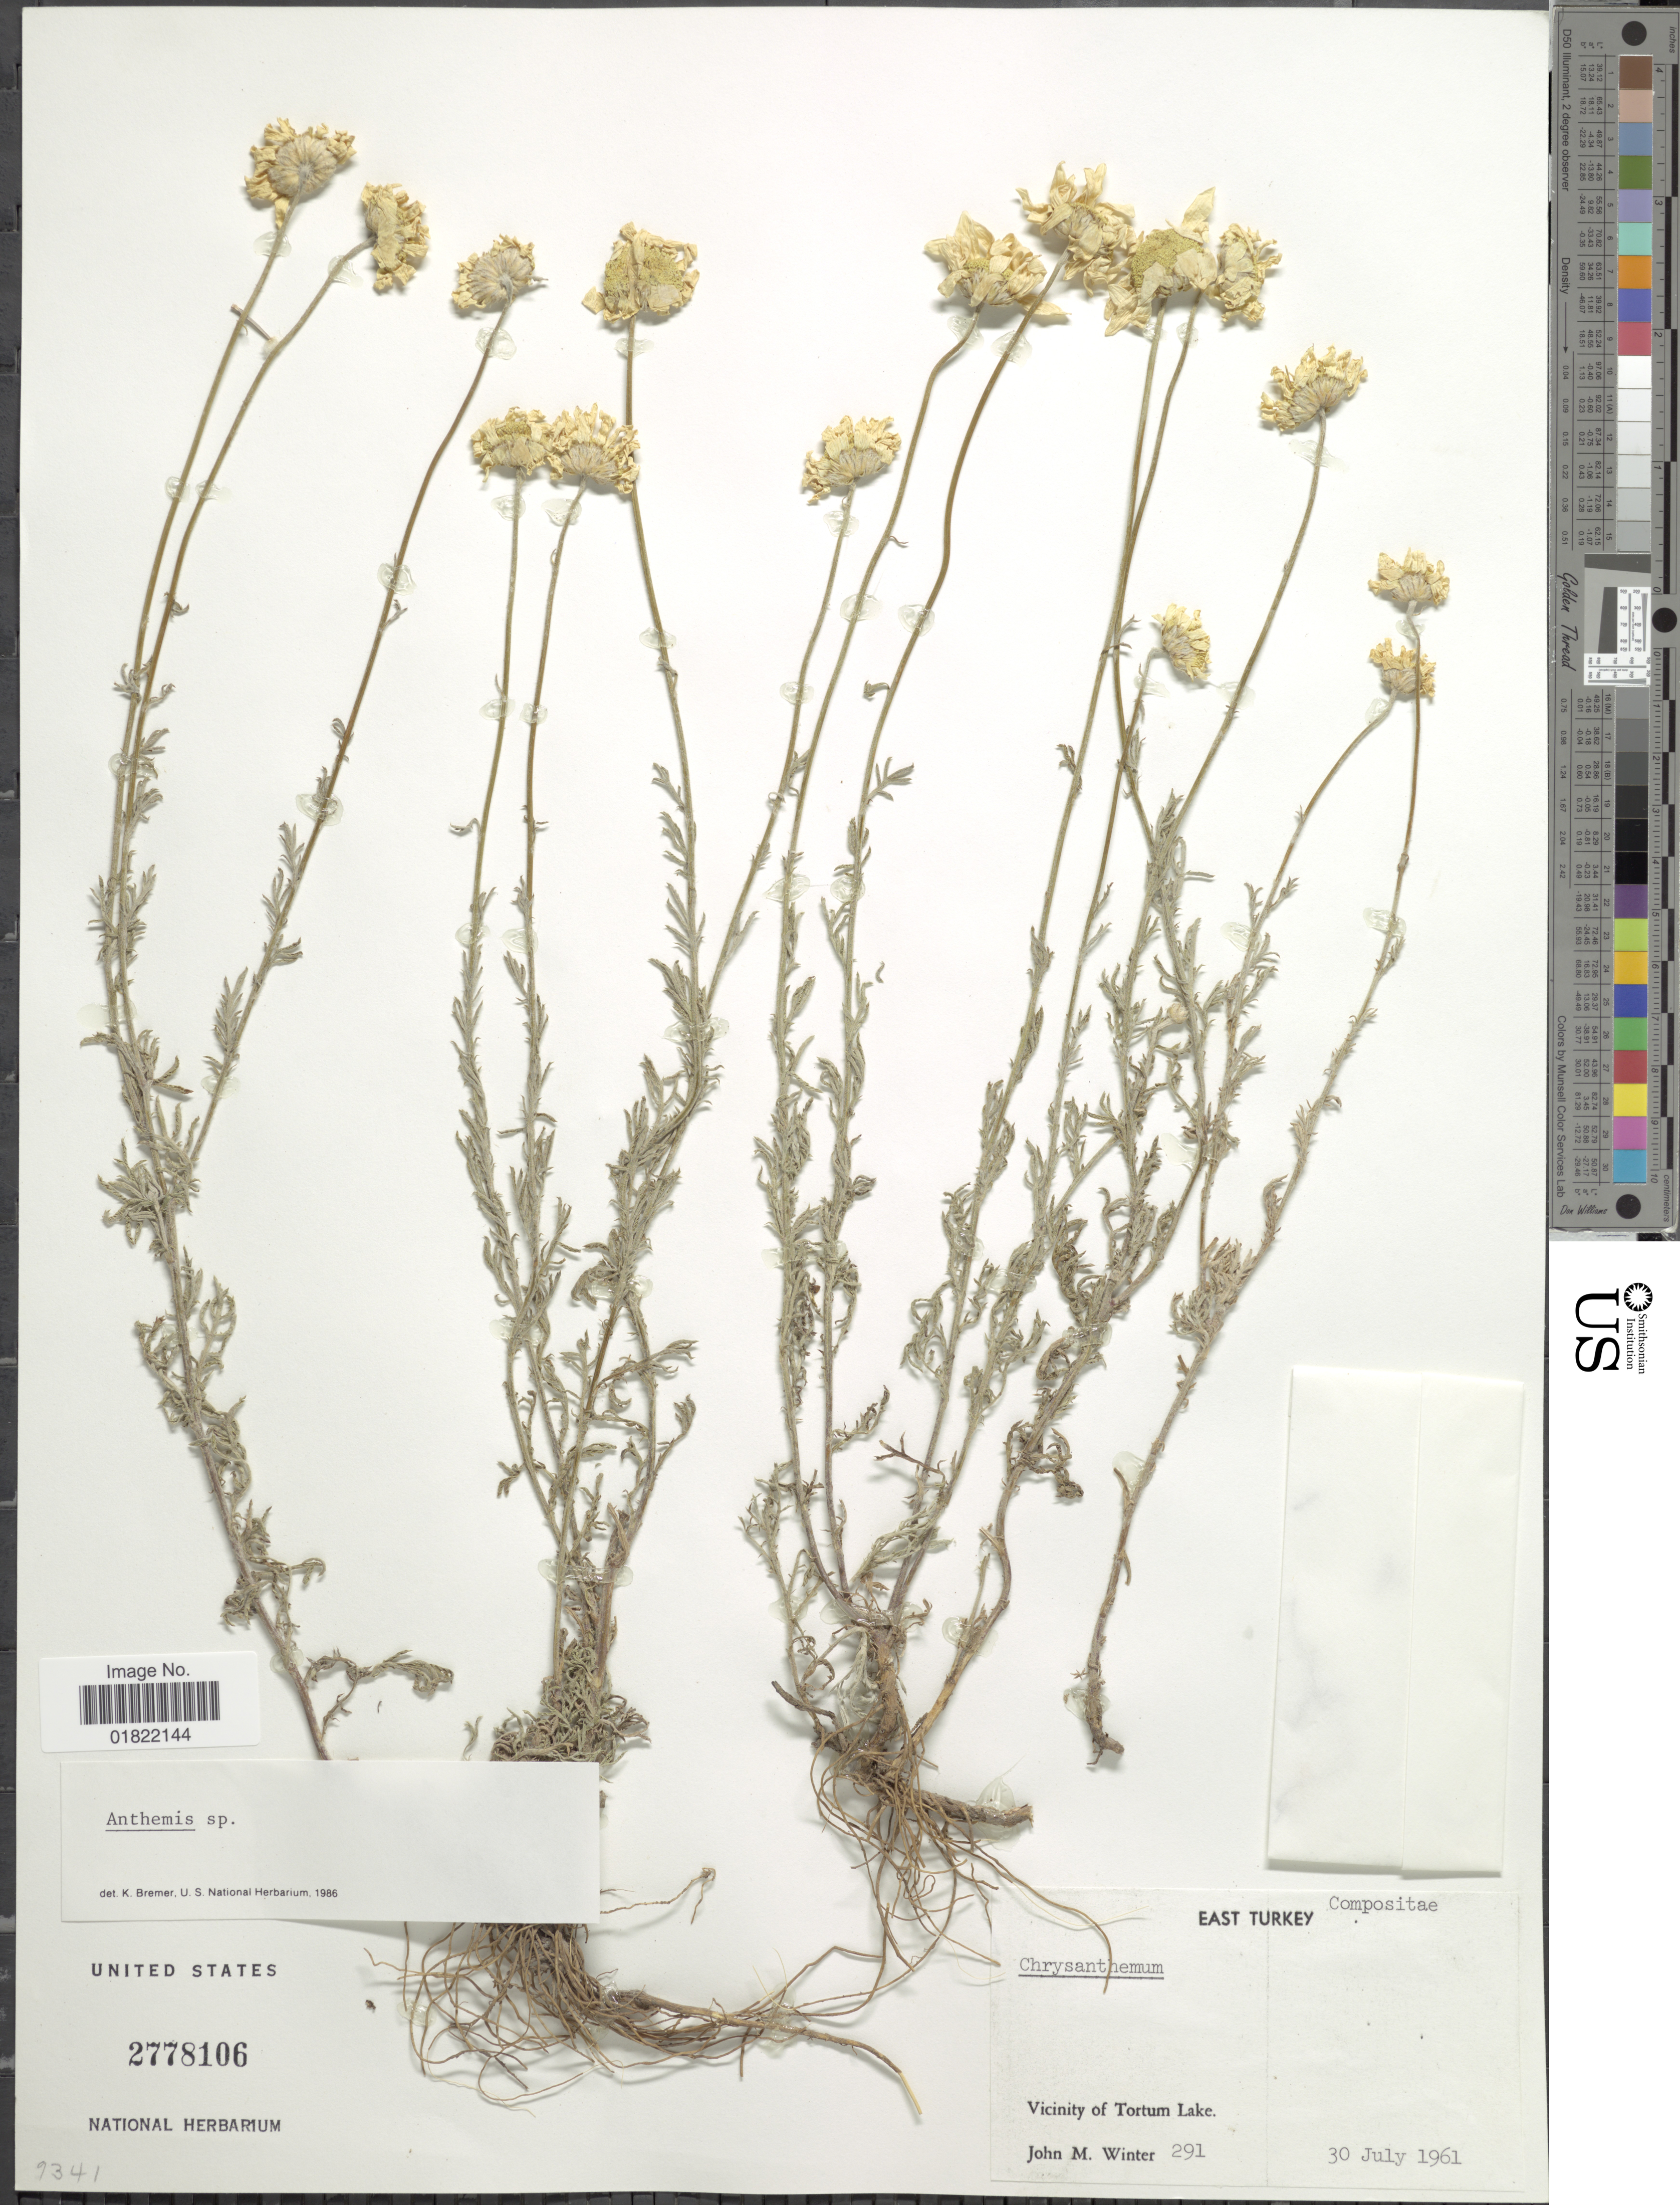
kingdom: Plantae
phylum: Tracheophyta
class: Magnoliopsida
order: Asterales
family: Asteraceae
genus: Anthemis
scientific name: Anthemis sp.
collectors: J. M. Winter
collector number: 291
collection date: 1961-07-30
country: Turkey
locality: East Turkey, Vicinity of Tortum Lake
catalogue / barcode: US 2778106